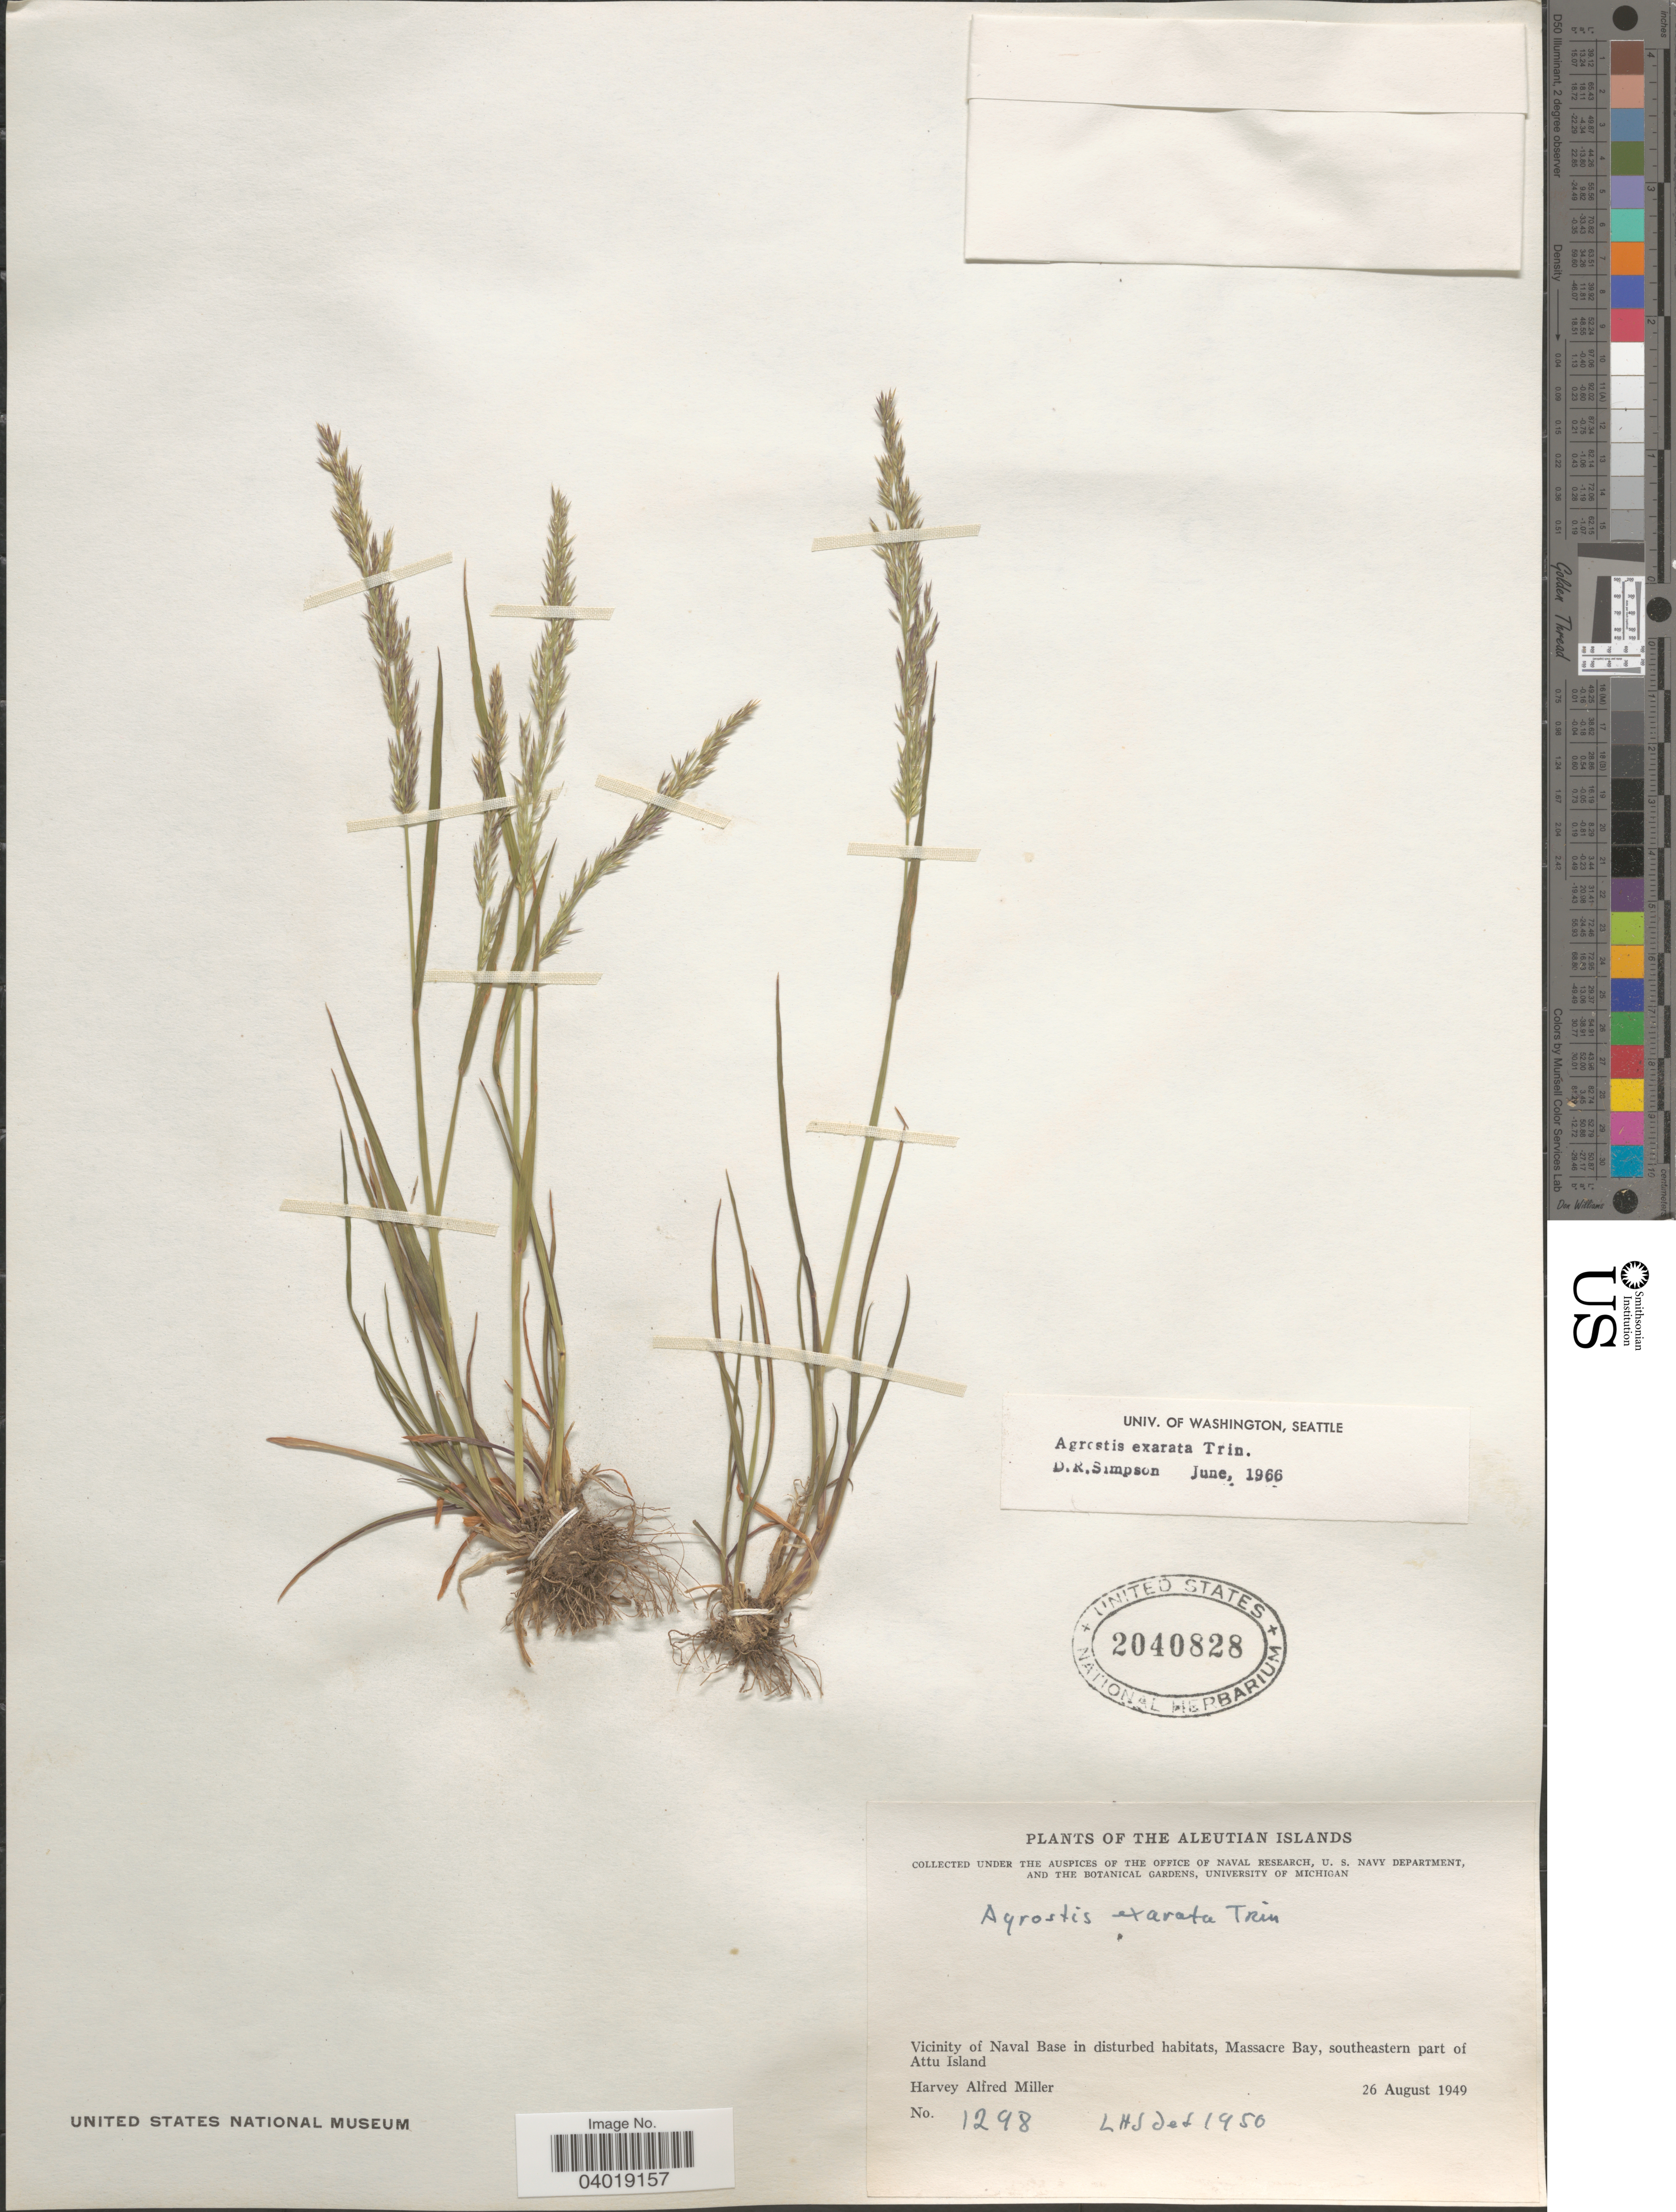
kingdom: Plantae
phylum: Tracheophyta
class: Liliopsida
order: Poales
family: Poaceae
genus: Agrostis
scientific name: Agrostis exarata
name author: Trin.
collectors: H. A. Miller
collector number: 1298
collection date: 1949-08-26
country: United States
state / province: Alaska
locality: The Aleutian Islands. Vicinity of Naval Base in disturbed habitats, Massacre Bay, southeastern part of Attu Island.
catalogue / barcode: US 2040828